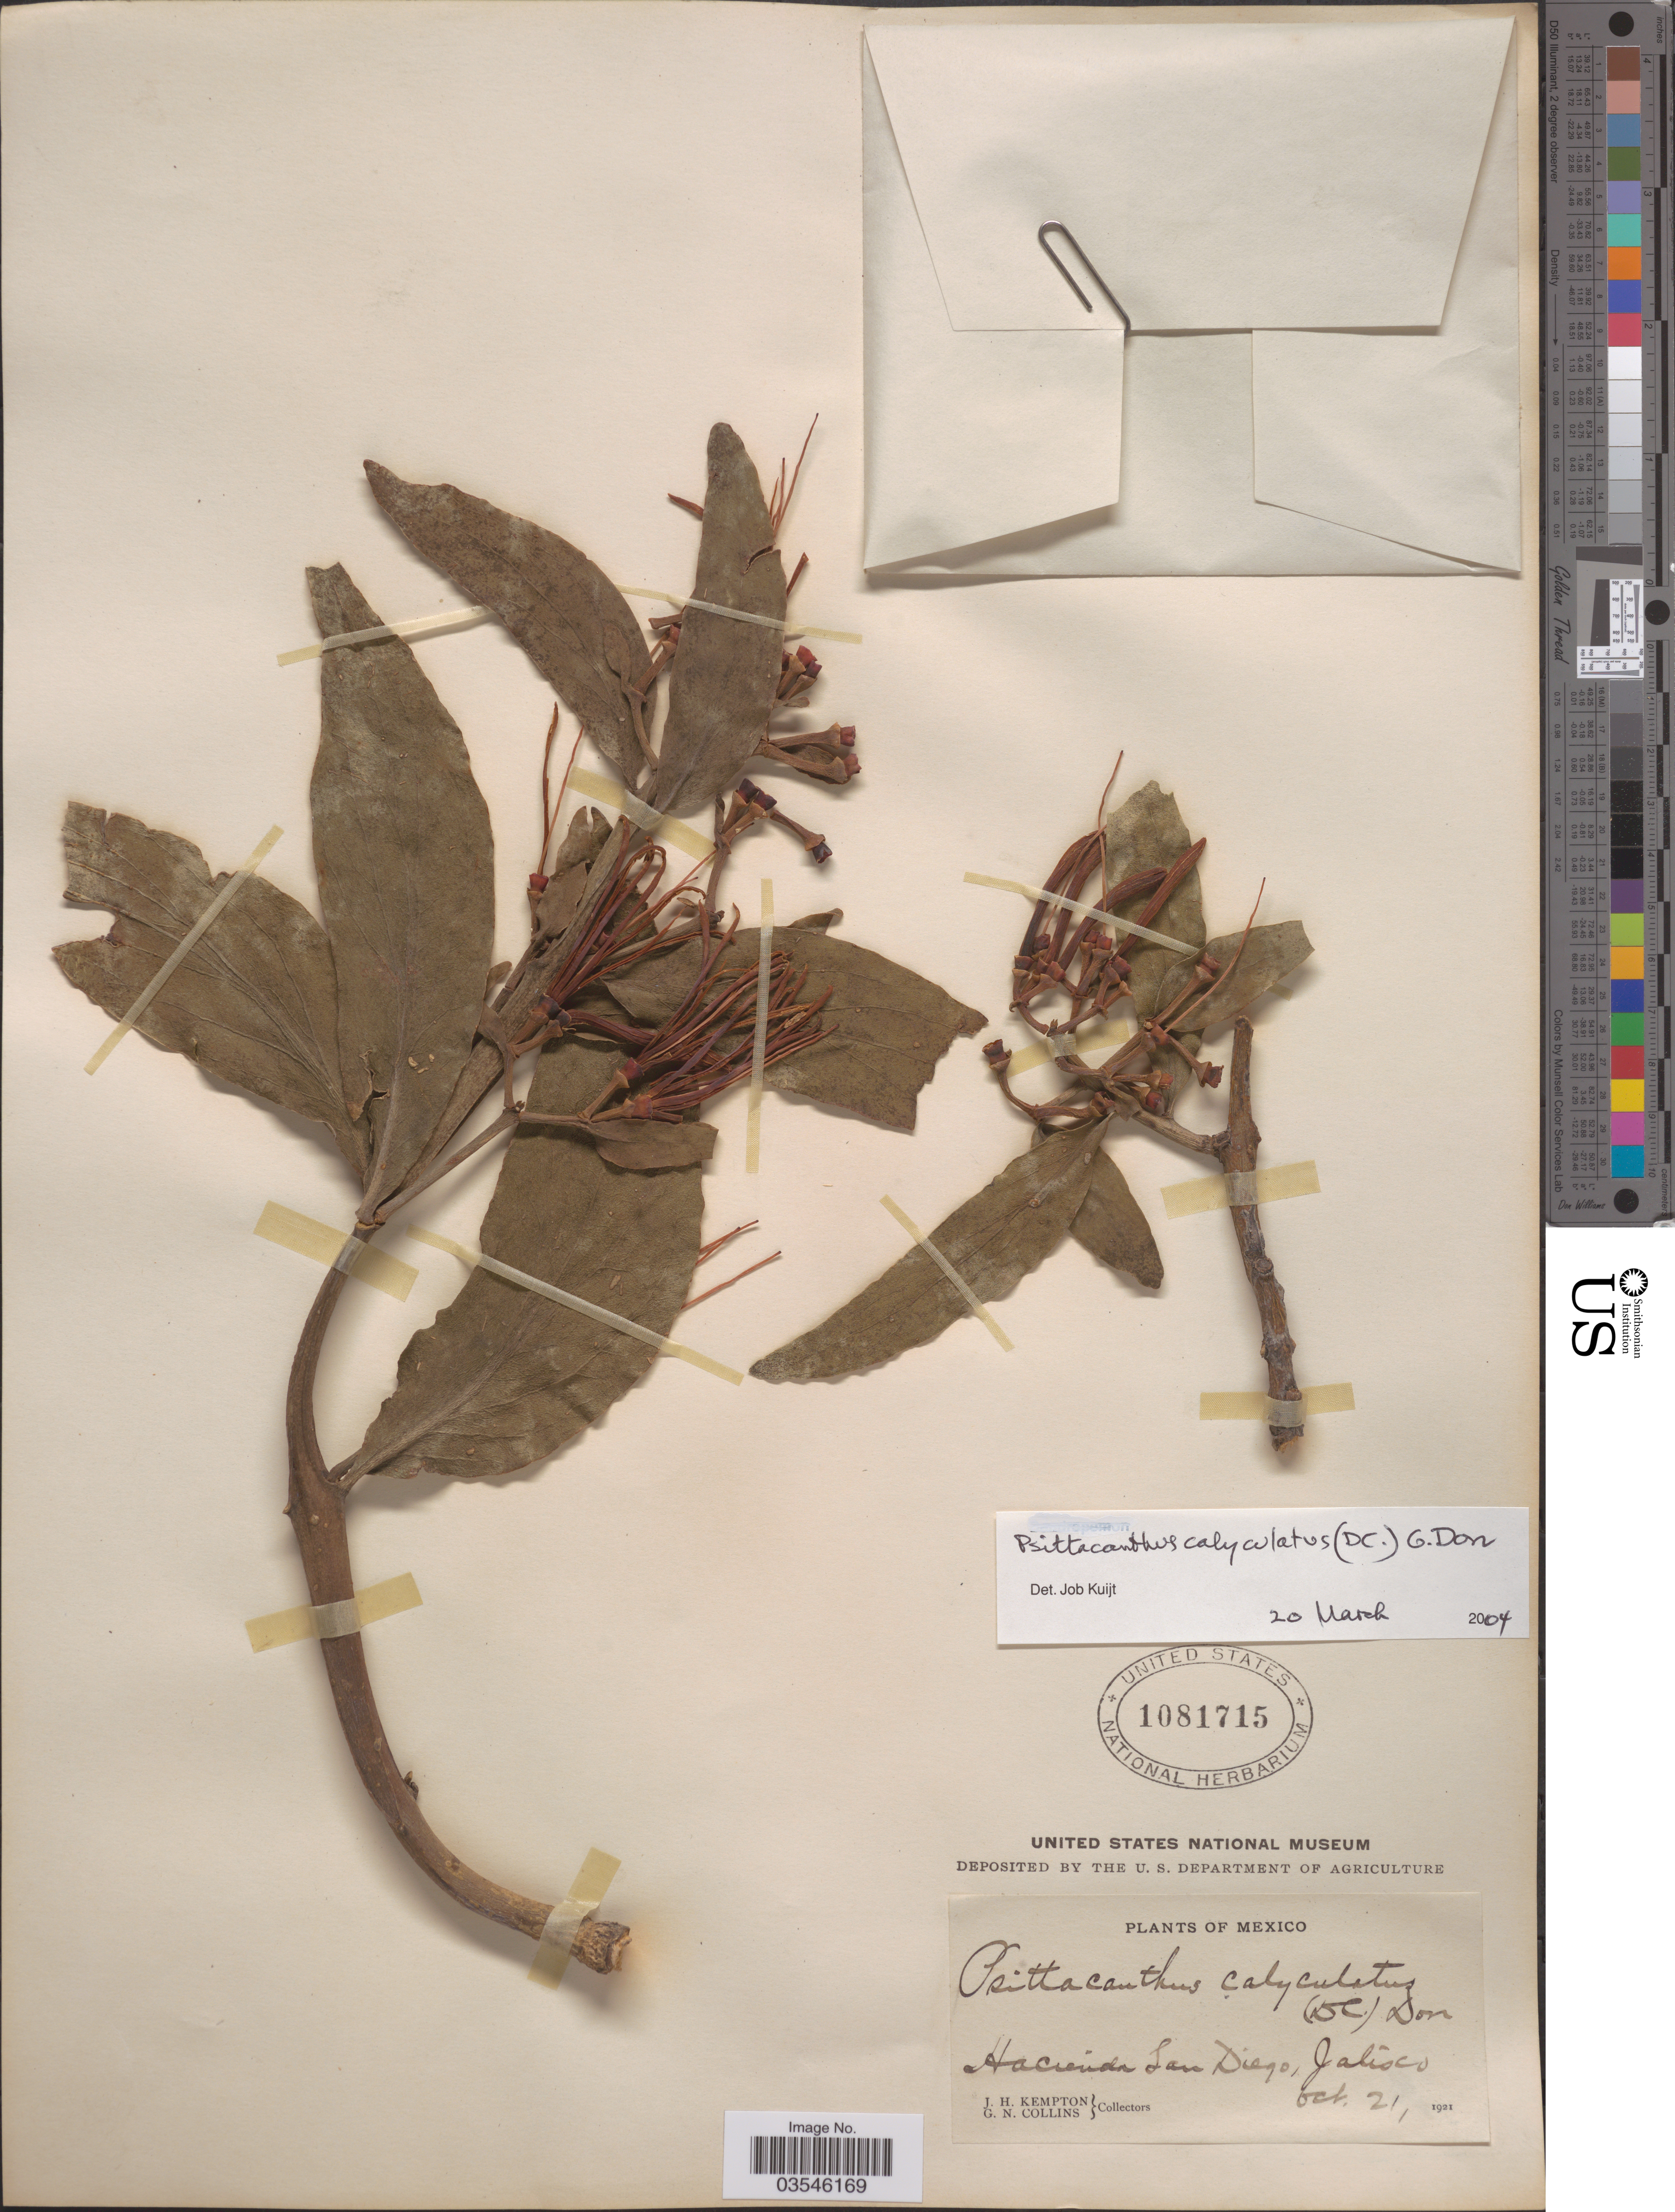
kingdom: Plantae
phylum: Tracheophyta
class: Magnoliopsida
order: Santalales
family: Loranthaceae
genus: Psittacanthus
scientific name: Psittacanthus calyculatus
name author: (DC.) G. Don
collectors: J. H. Kempton & G. Collins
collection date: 1921-10-21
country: Mexico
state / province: Jalisco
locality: Hacienda San Diego.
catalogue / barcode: US 1081715